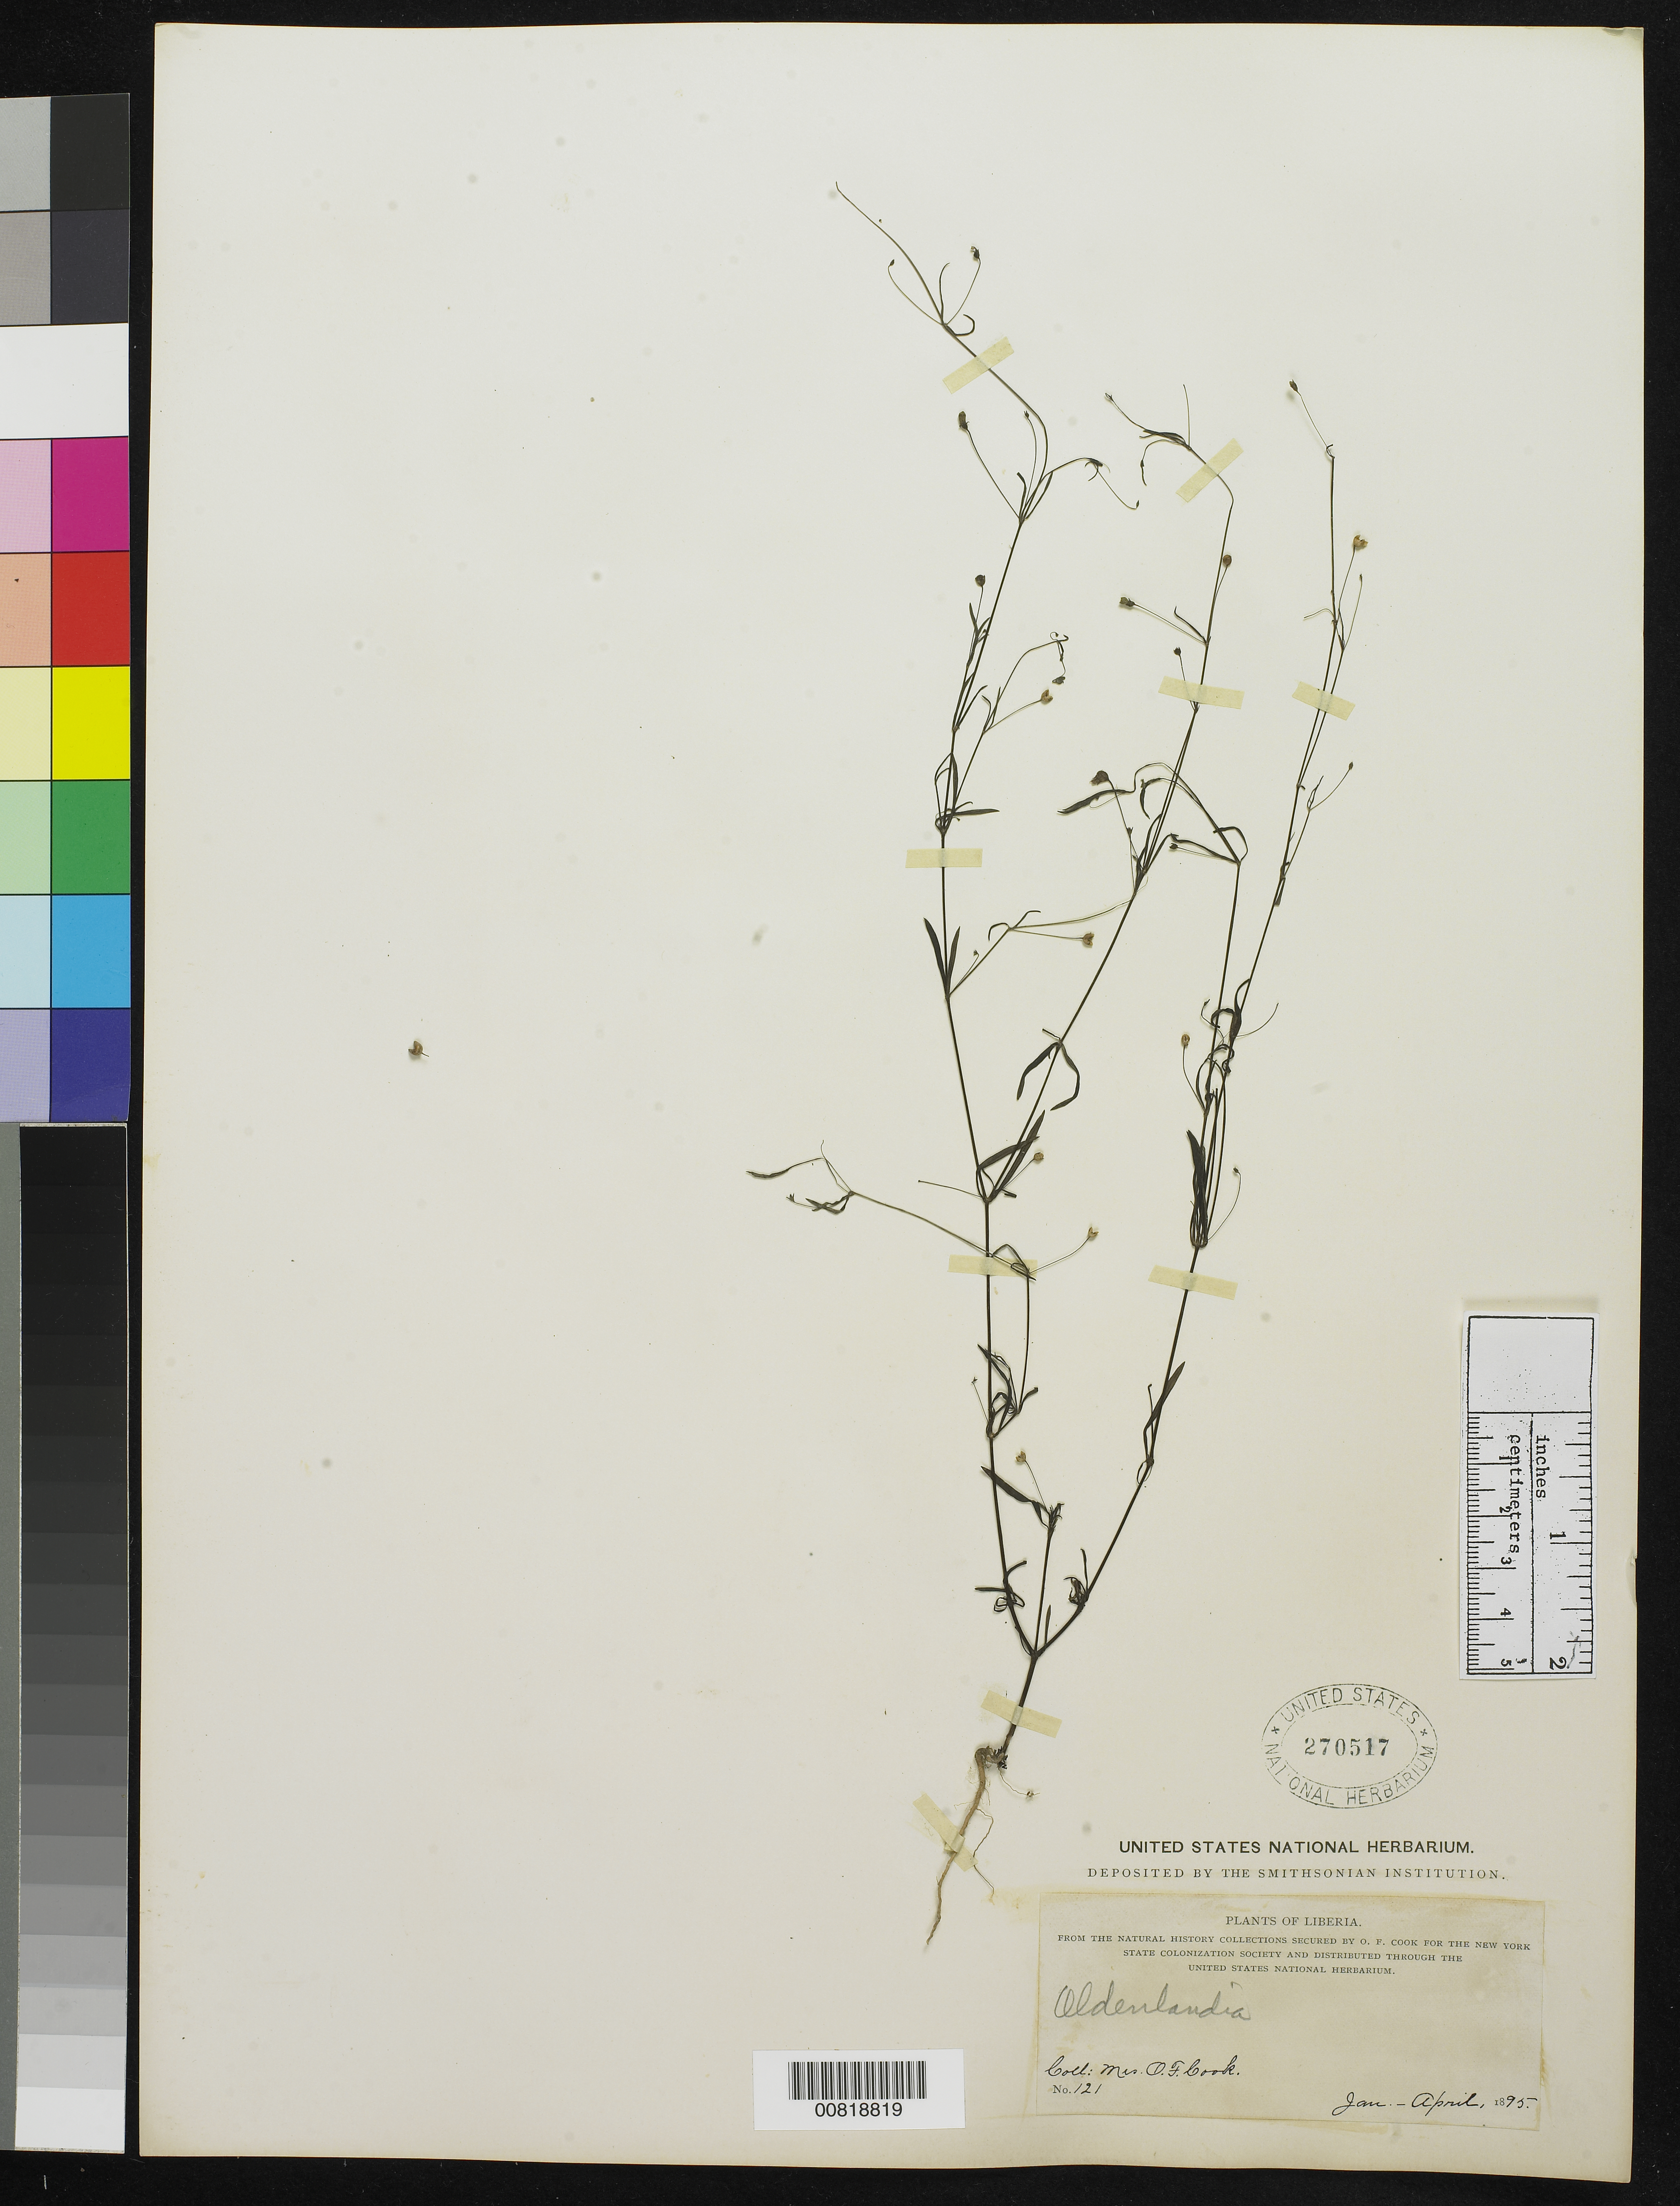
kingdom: Plantae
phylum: Tracheophyta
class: Magnoliopsida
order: Gentianales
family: Rubiaceae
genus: Oldenlandia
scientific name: Oldenlandia sp.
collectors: Alice C. Cook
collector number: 121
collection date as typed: Jan 1895 to -- Apr 1895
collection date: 1895-01/1895-04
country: Liberia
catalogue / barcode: US 270517